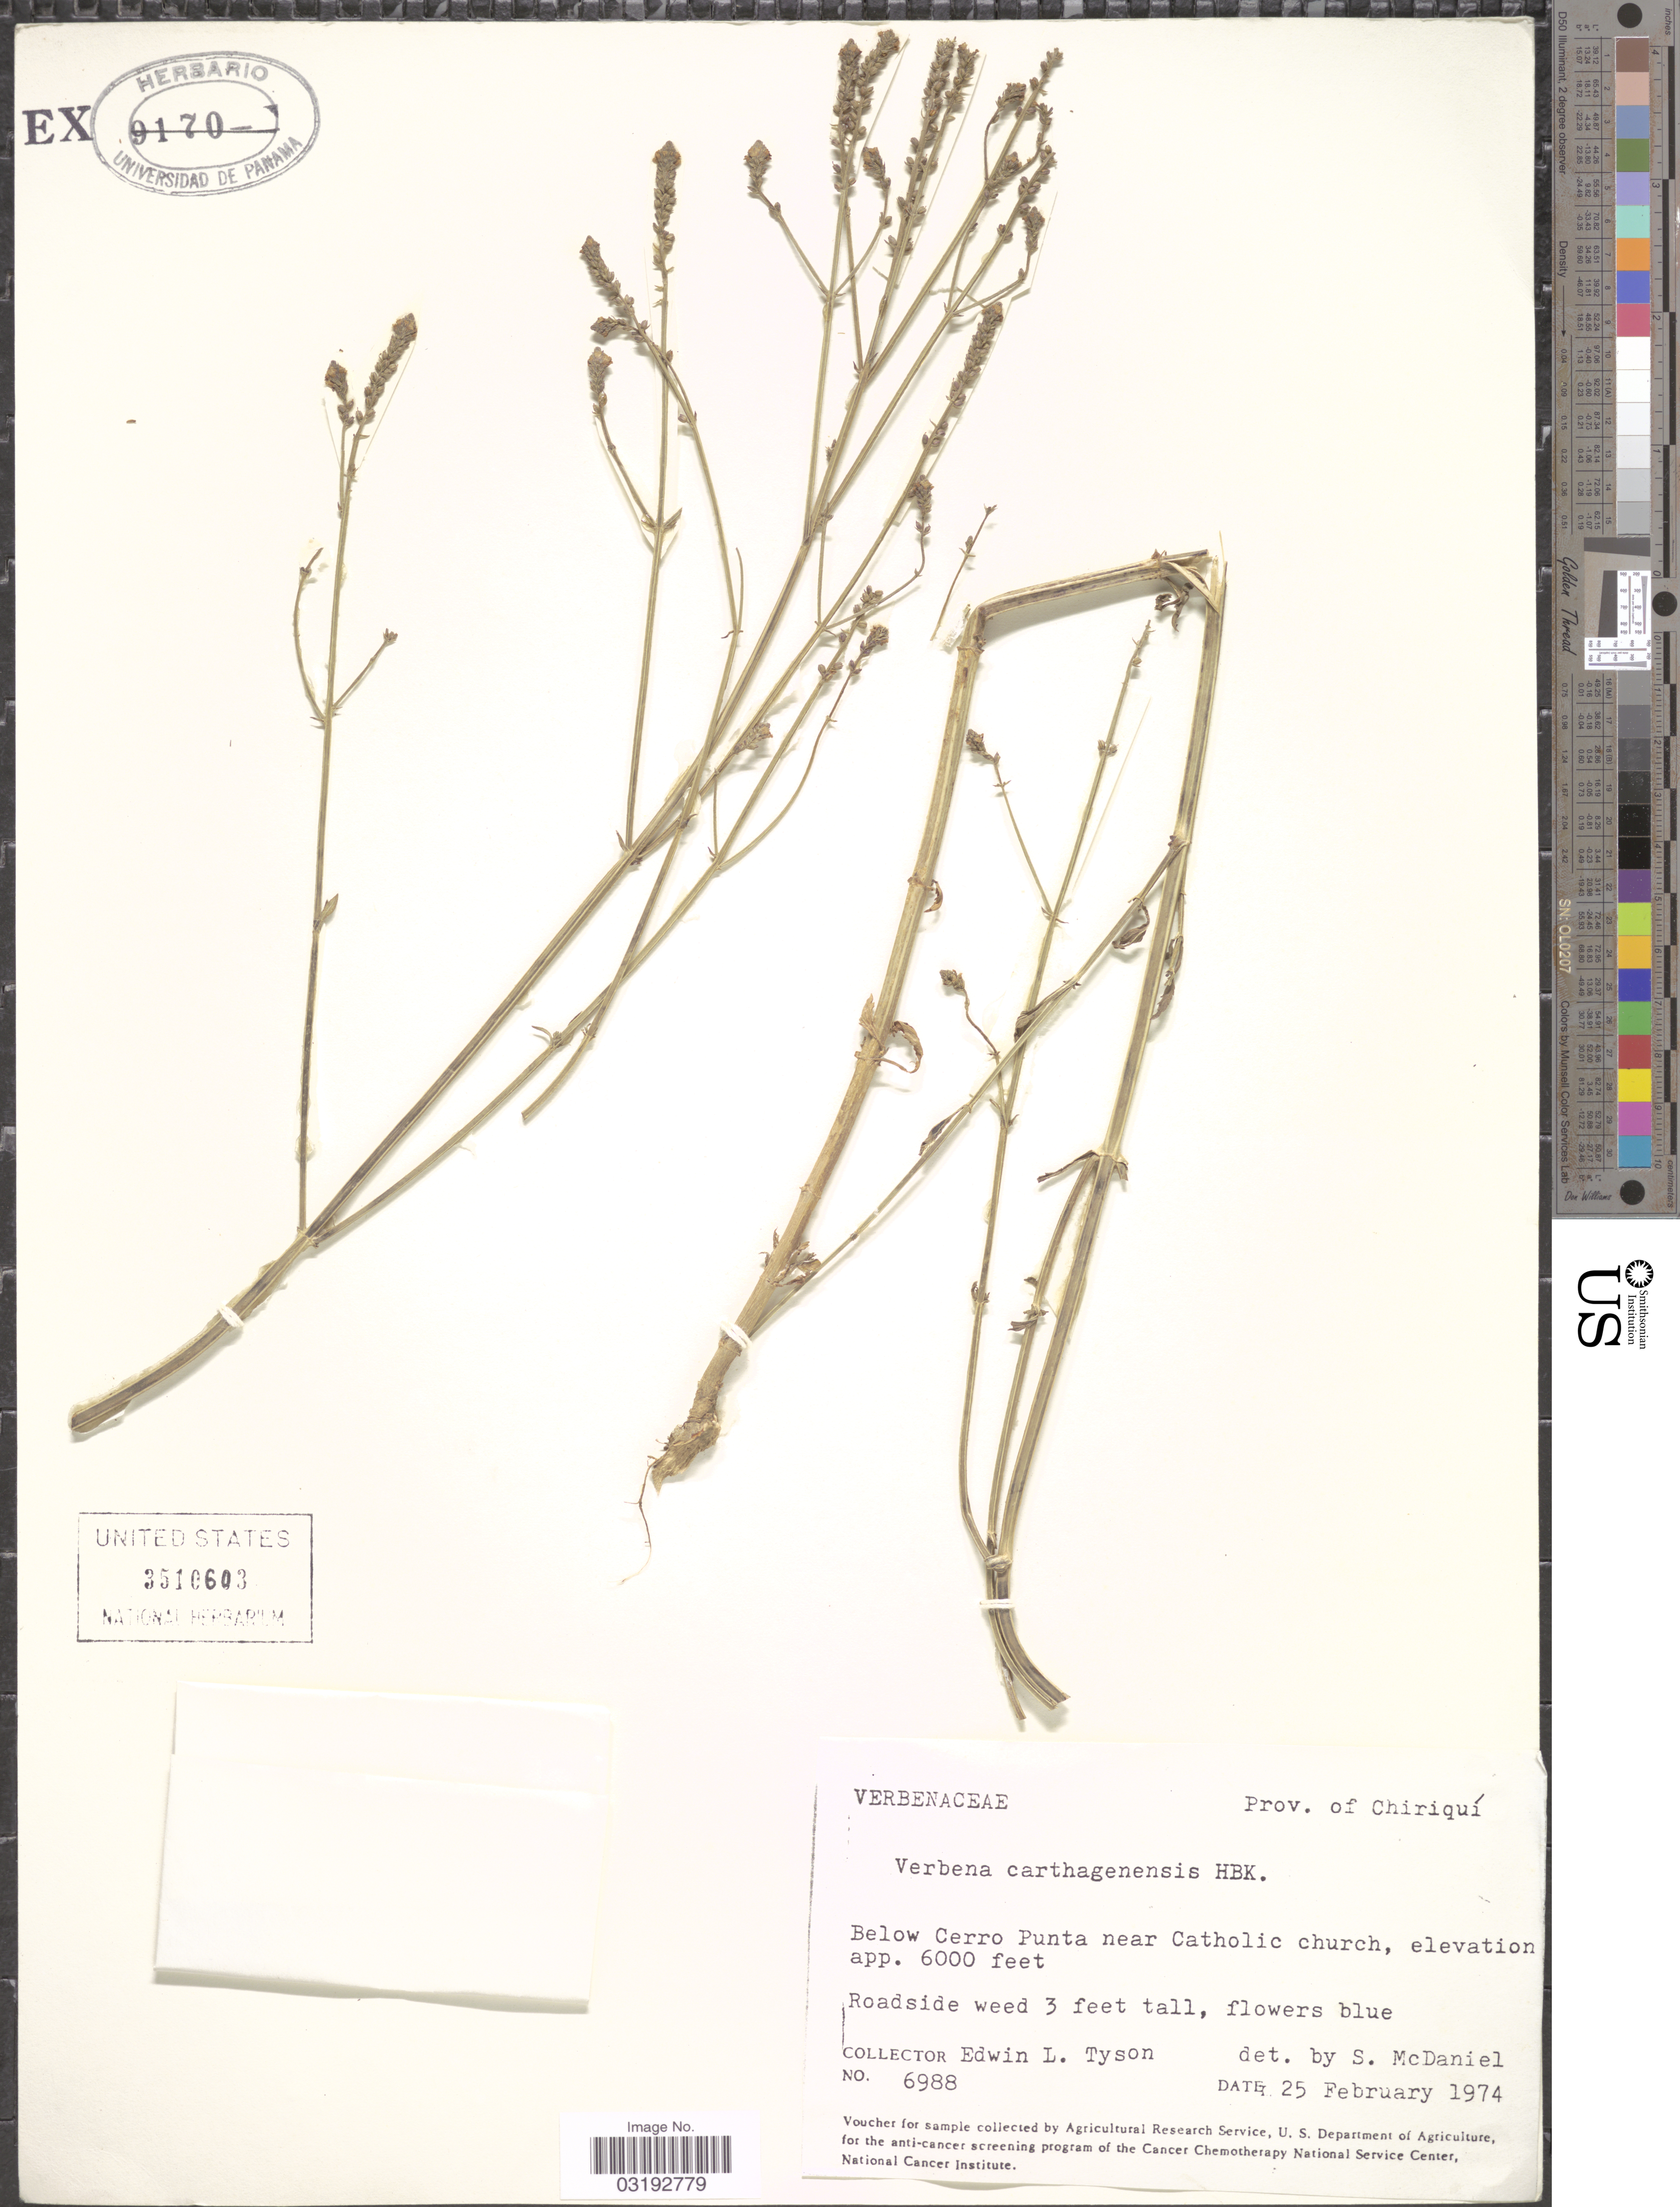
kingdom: Plantae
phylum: Tracheophyta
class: Magnoliopsida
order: Lamiales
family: Verbenaceae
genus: Verbena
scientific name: Verbena carthagenensis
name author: Kunth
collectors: E. L. Tyson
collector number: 6988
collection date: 1974-02-25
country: Panama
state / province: Chiriqui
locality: Below Cerro Punta near Catholic church.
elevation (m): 1829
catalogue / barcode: US 3510603